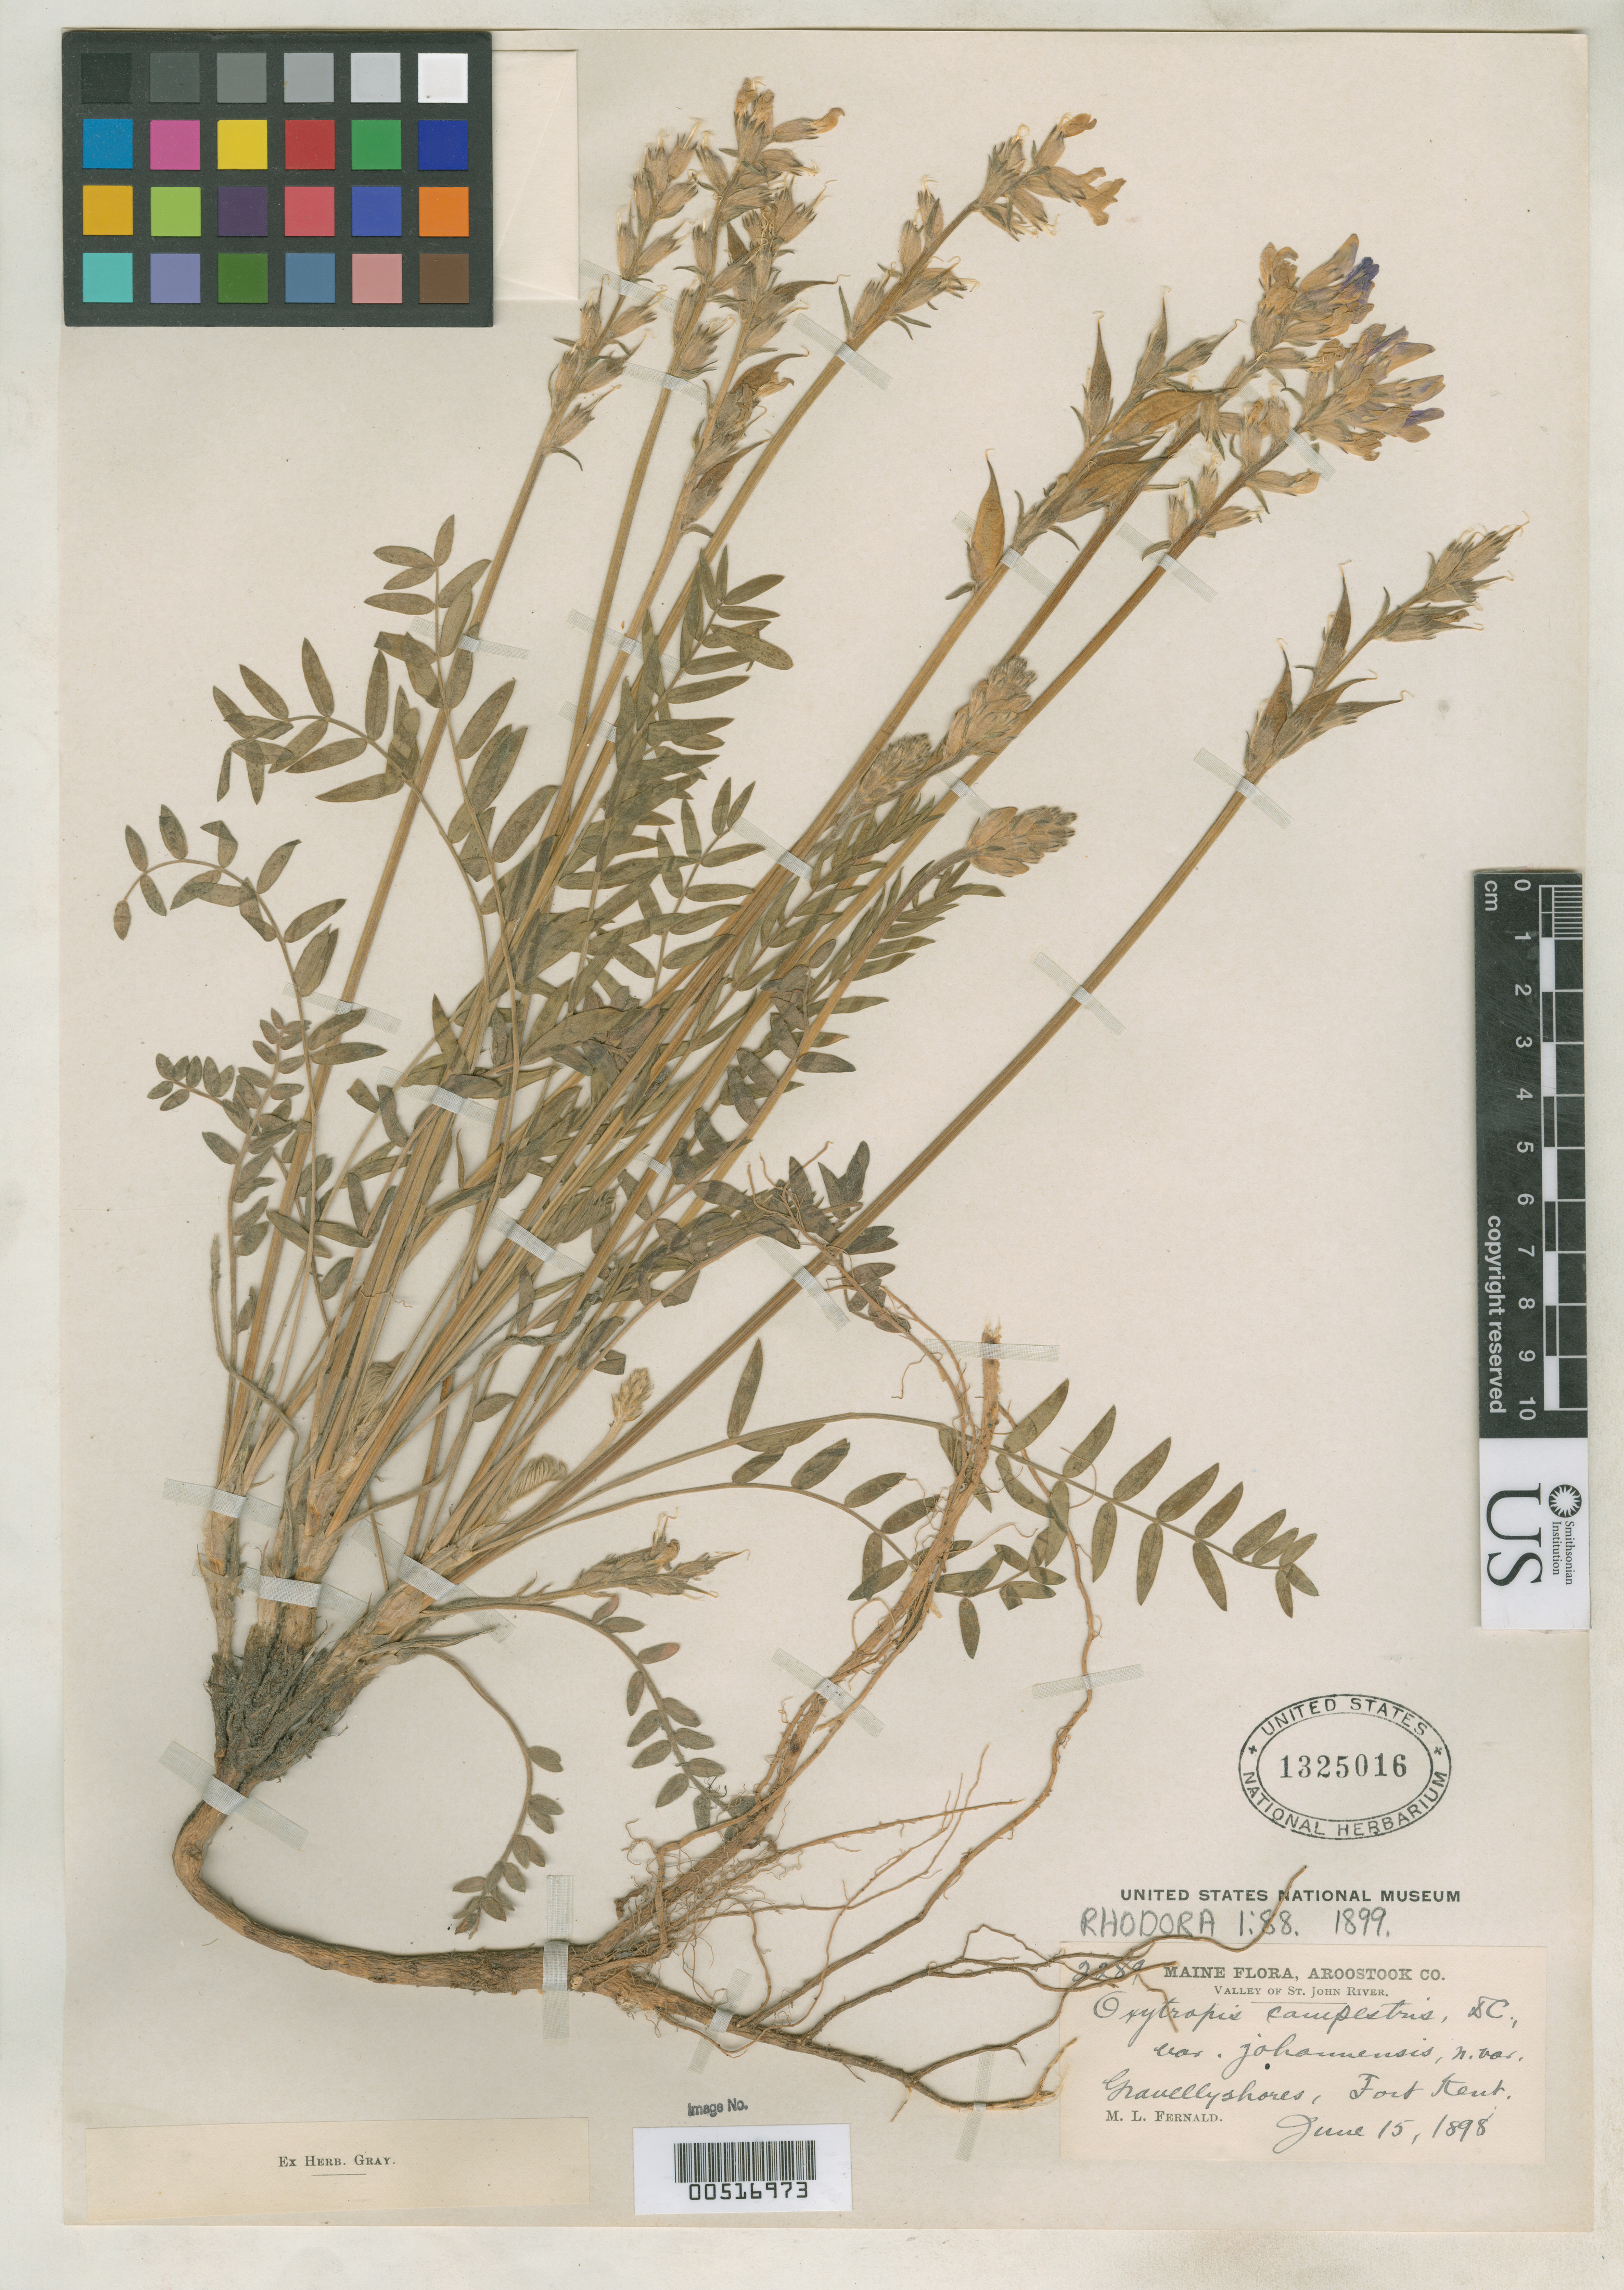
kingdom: Plantae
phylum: Tracheophyta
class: Magnoliopsida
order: Fabales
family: Fabaceae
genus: Oxytropis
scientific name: Oxytropis campestris var. johannensis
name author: Fernald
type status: Isosyntype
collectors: M. L. Fernald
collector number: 2289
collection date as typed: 15 Jun 1898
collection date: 1898-06-15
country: United States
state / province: Maine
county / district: Aroostook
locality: Valley of St. John River, Fort Kent.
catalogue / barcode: US 1325016